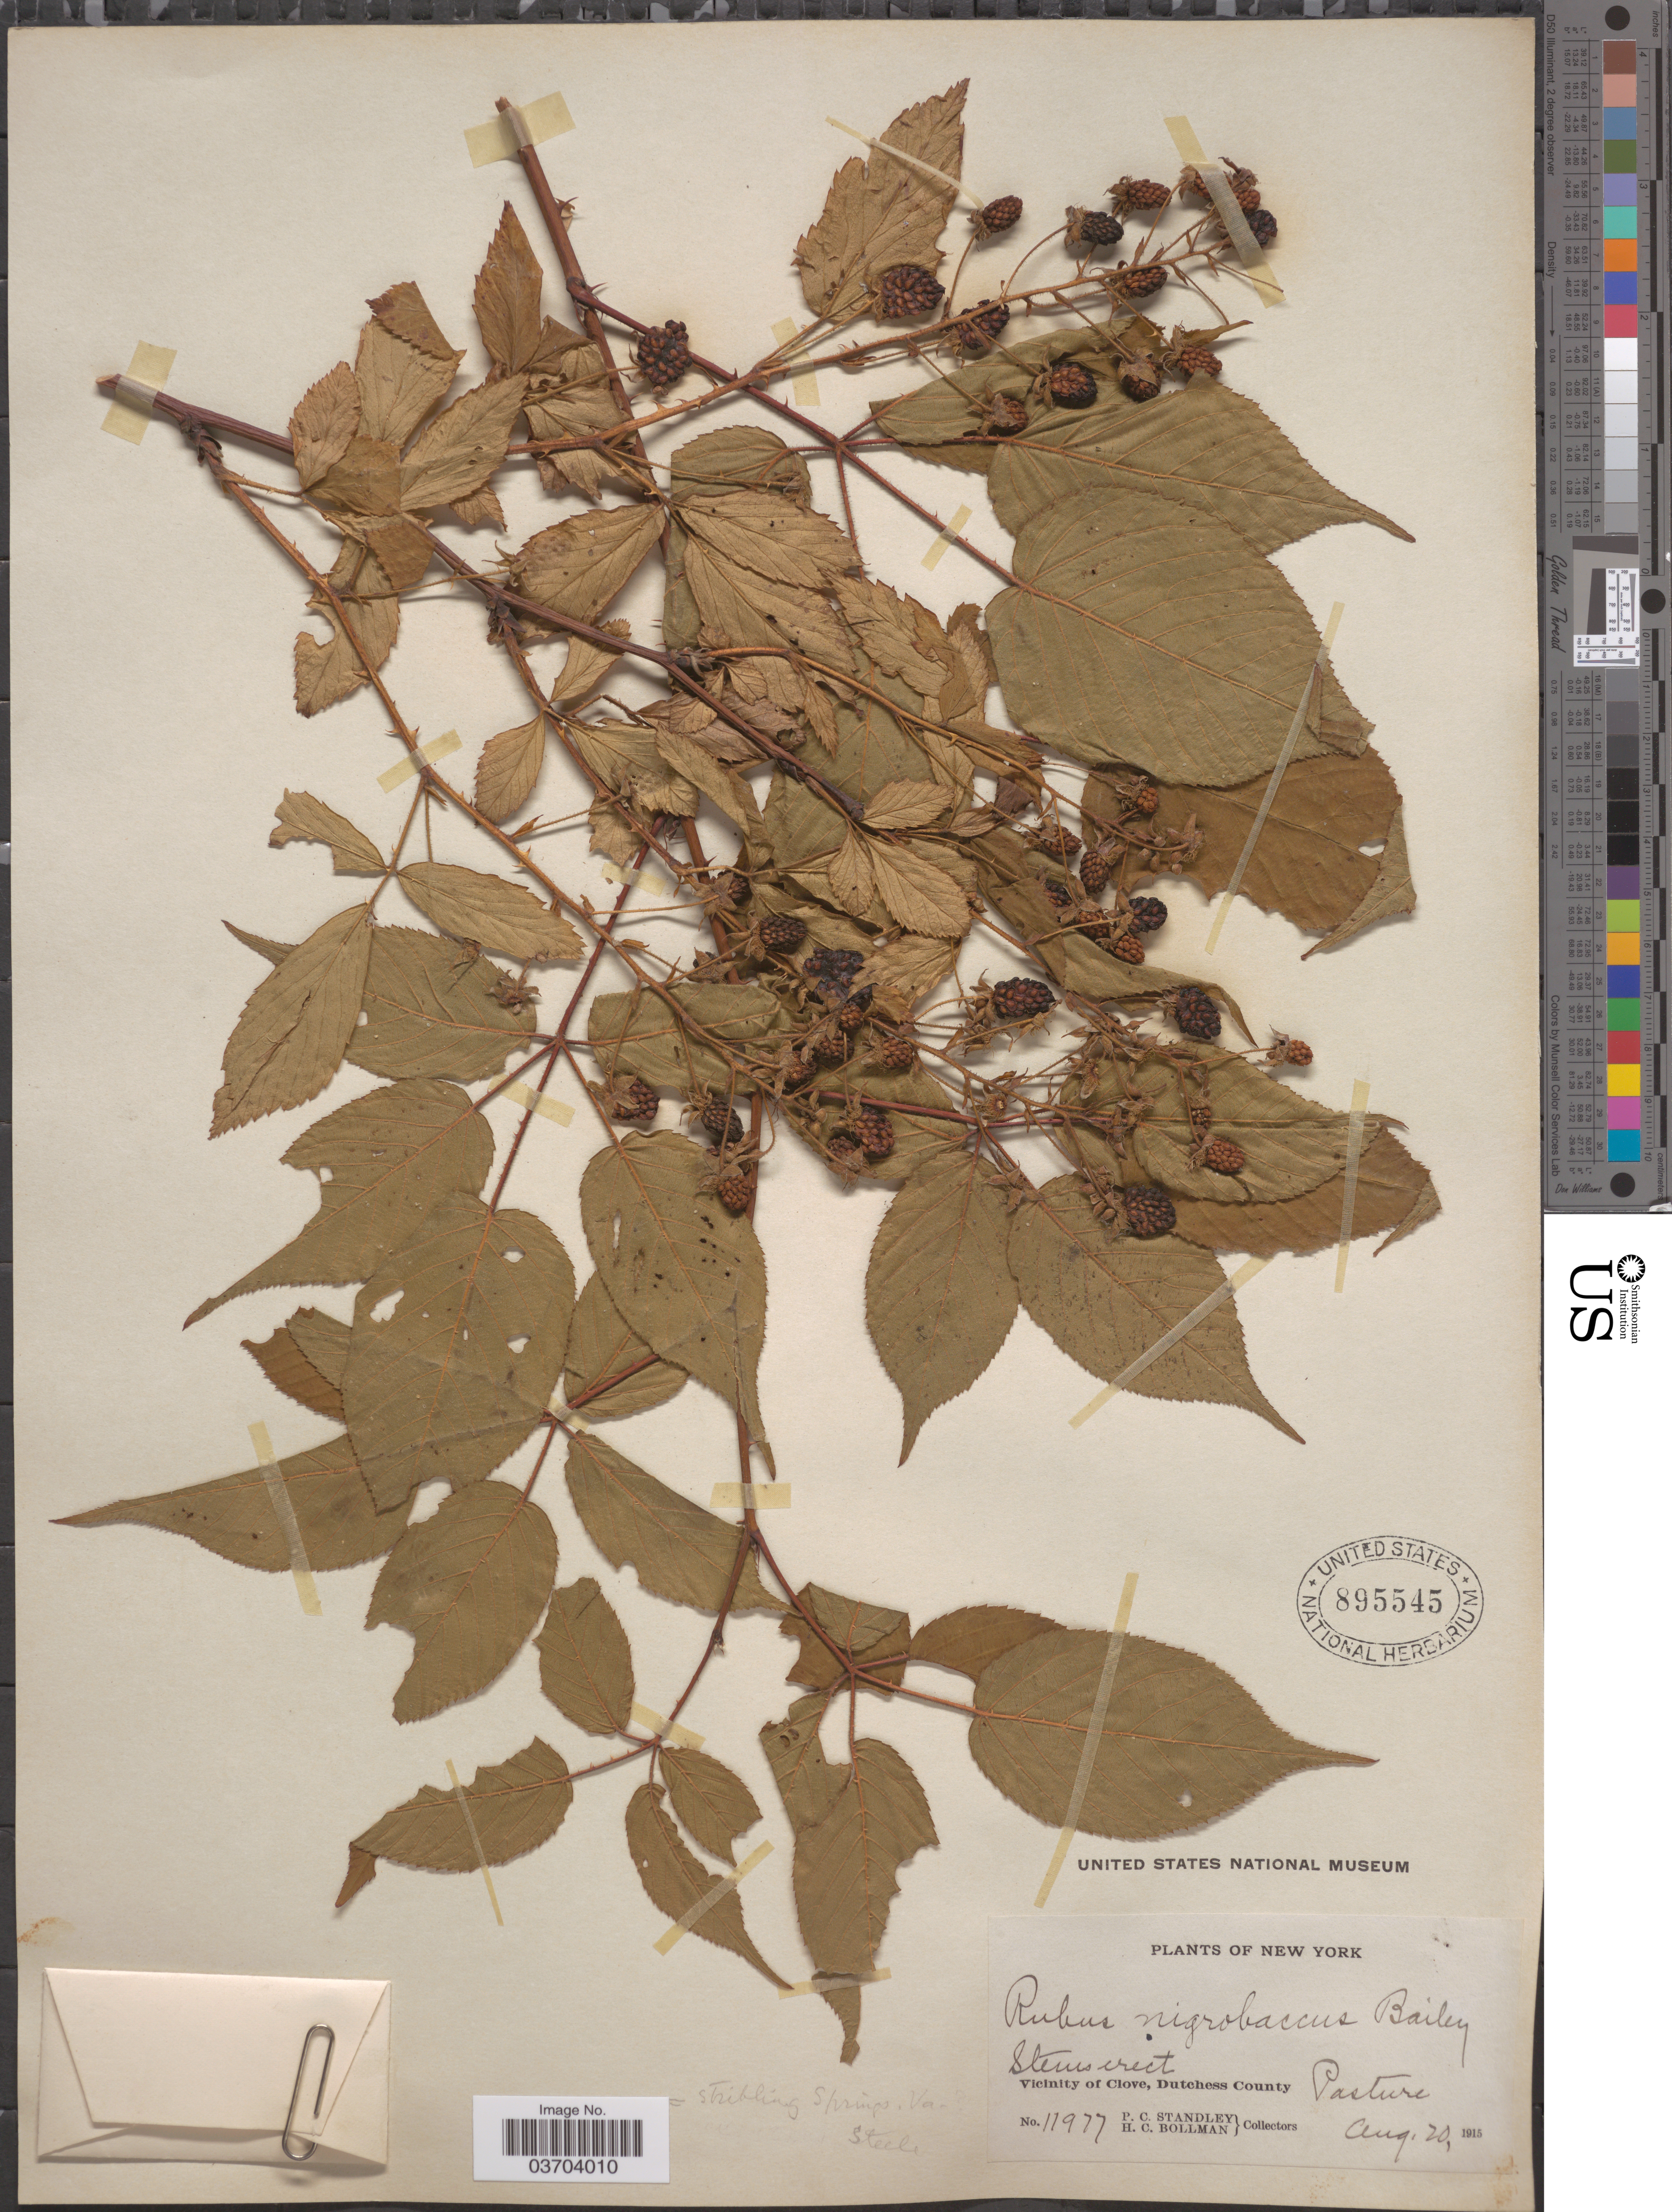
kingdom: Plantae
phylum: Tracheophyta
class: Magnoliopsida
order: Rosales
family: Rosaceae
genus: Rubus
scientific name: Rubus allegheniensis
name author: Porter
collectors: P. C. Standley & H. C. Bollman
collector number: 11977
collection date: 1915-08-20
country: United States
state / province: New York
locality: Vicinity of Clove, Dutchess County.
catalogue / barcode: US 895545